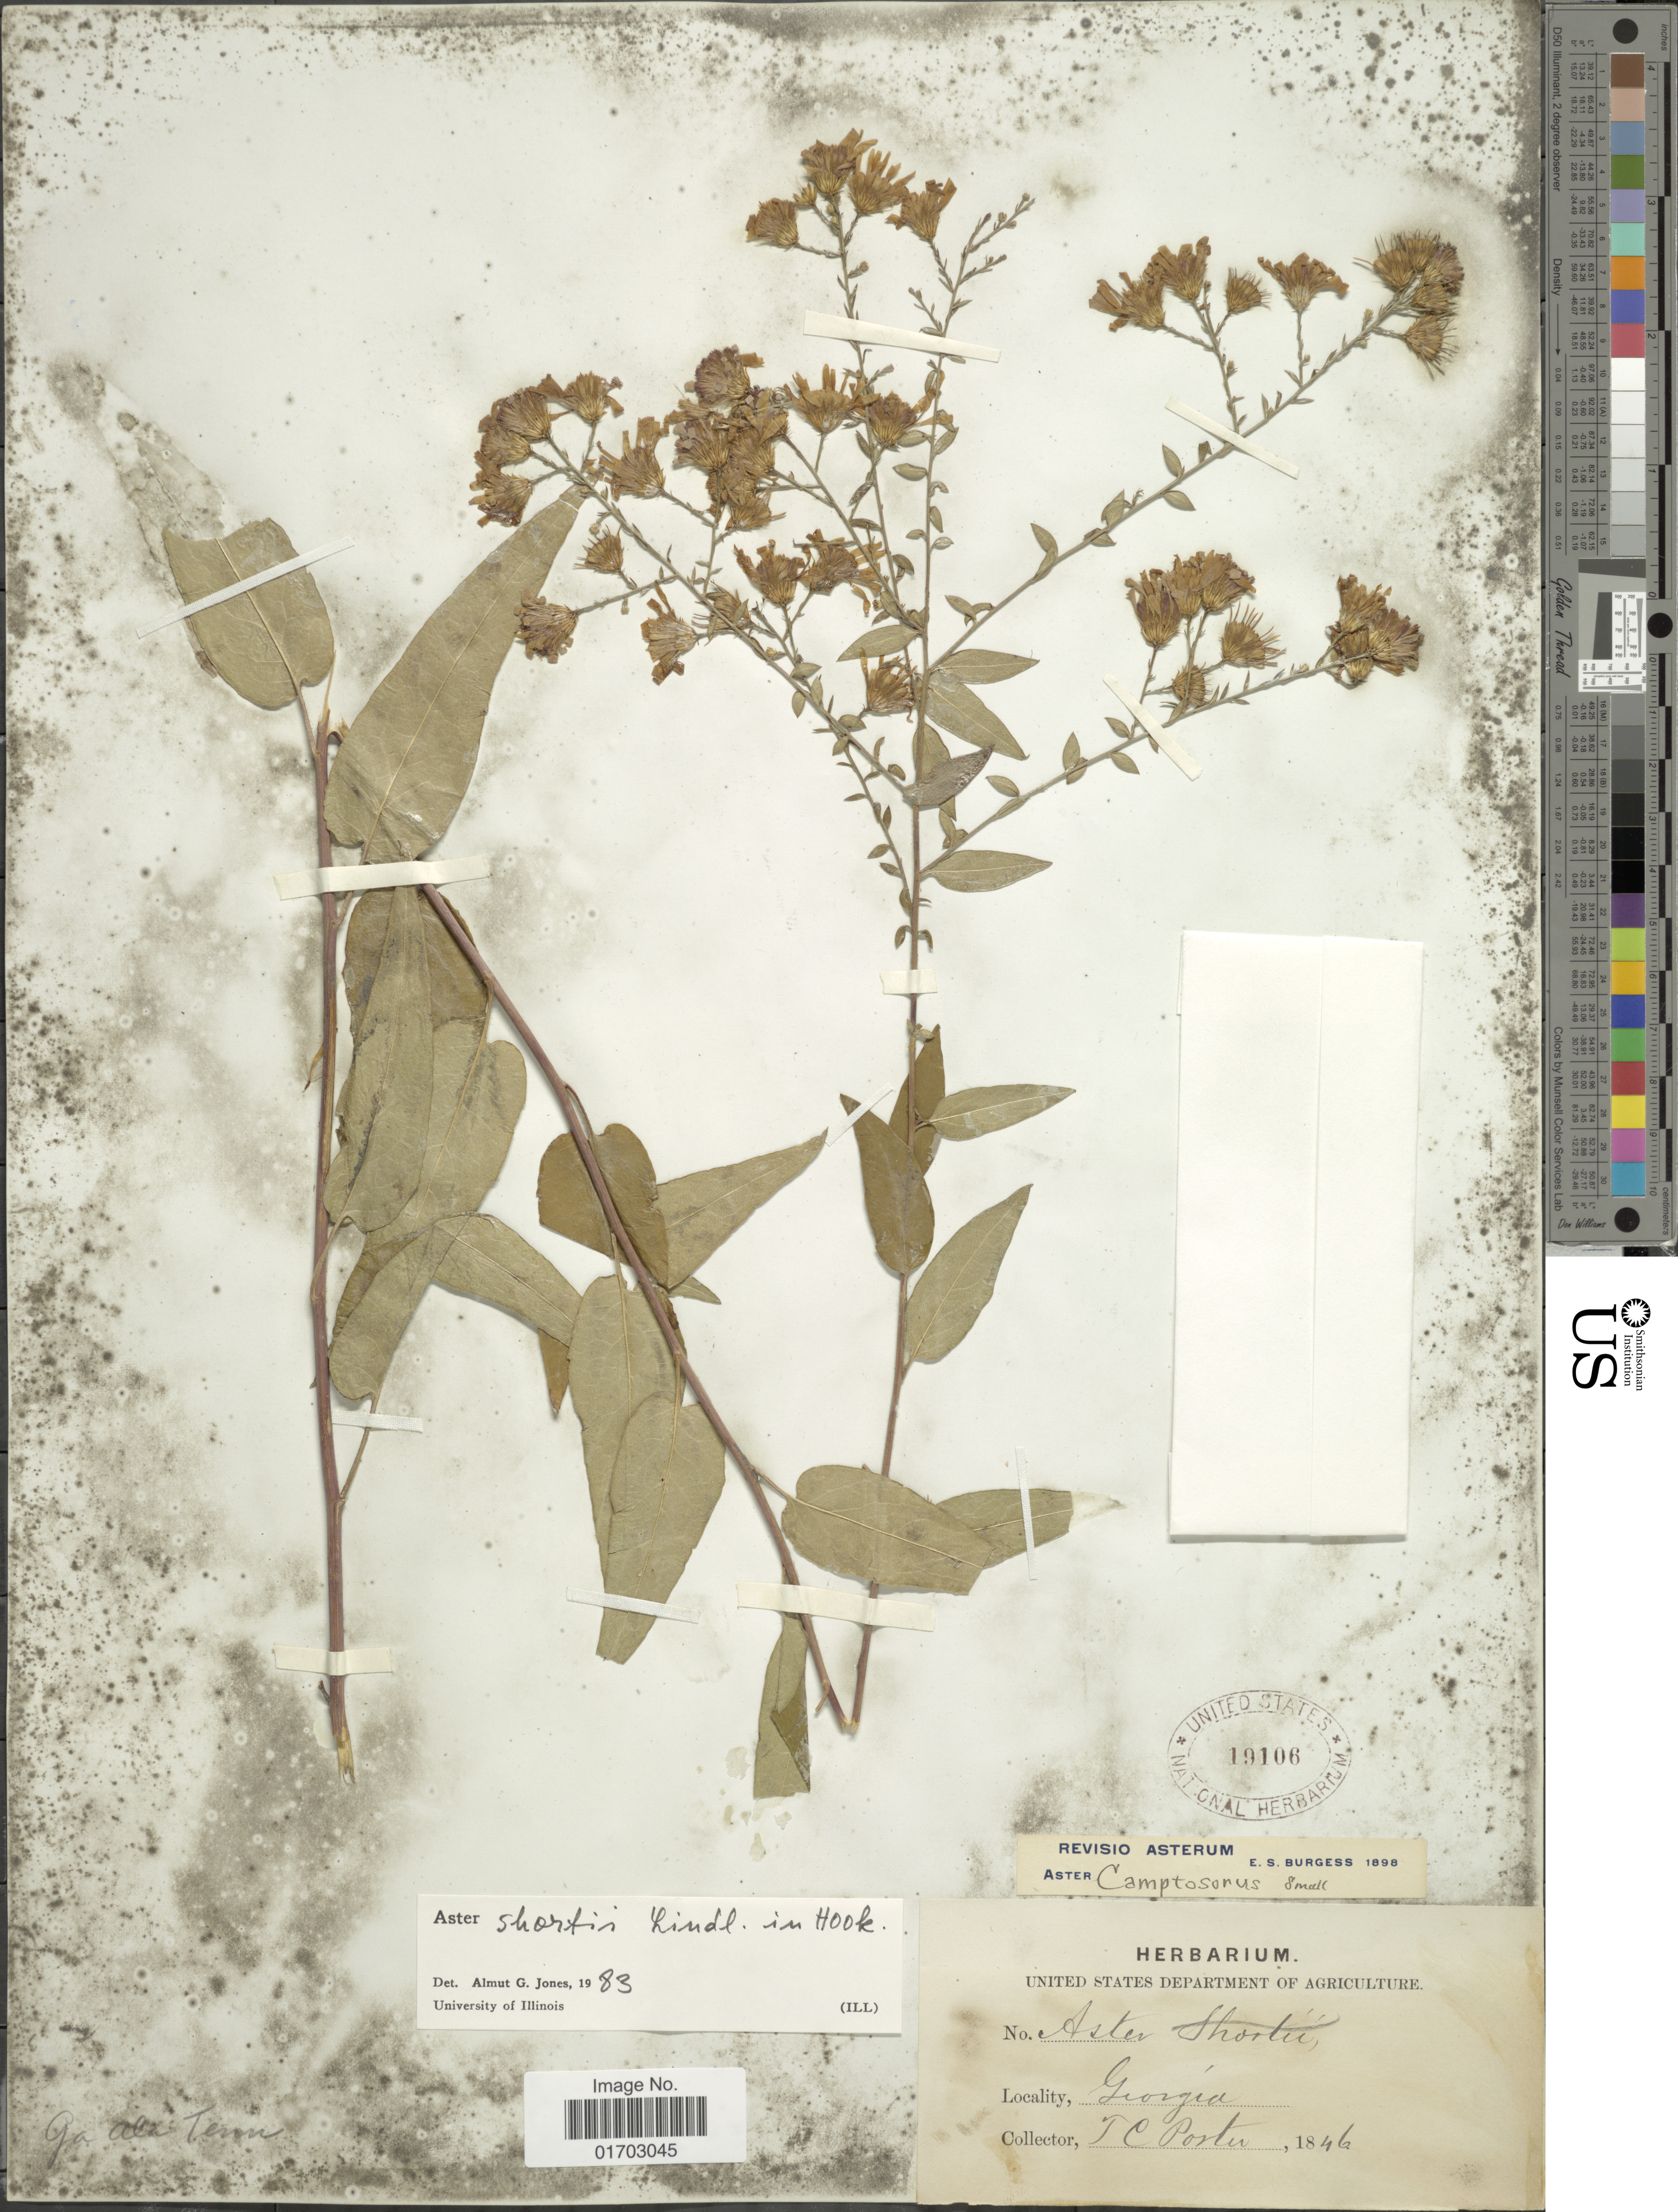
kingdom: Plantae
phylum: Tracheophyta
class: Magnoliopsida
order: Asterales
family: Asteraceae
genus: Symphyotrichum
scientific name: Symphyotrichum shortii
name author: (Lindl.) G.L. Nesom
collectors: T. C. Porter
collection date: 1846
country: United States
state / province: Georgia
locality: Georgia.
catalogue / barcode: US 19106